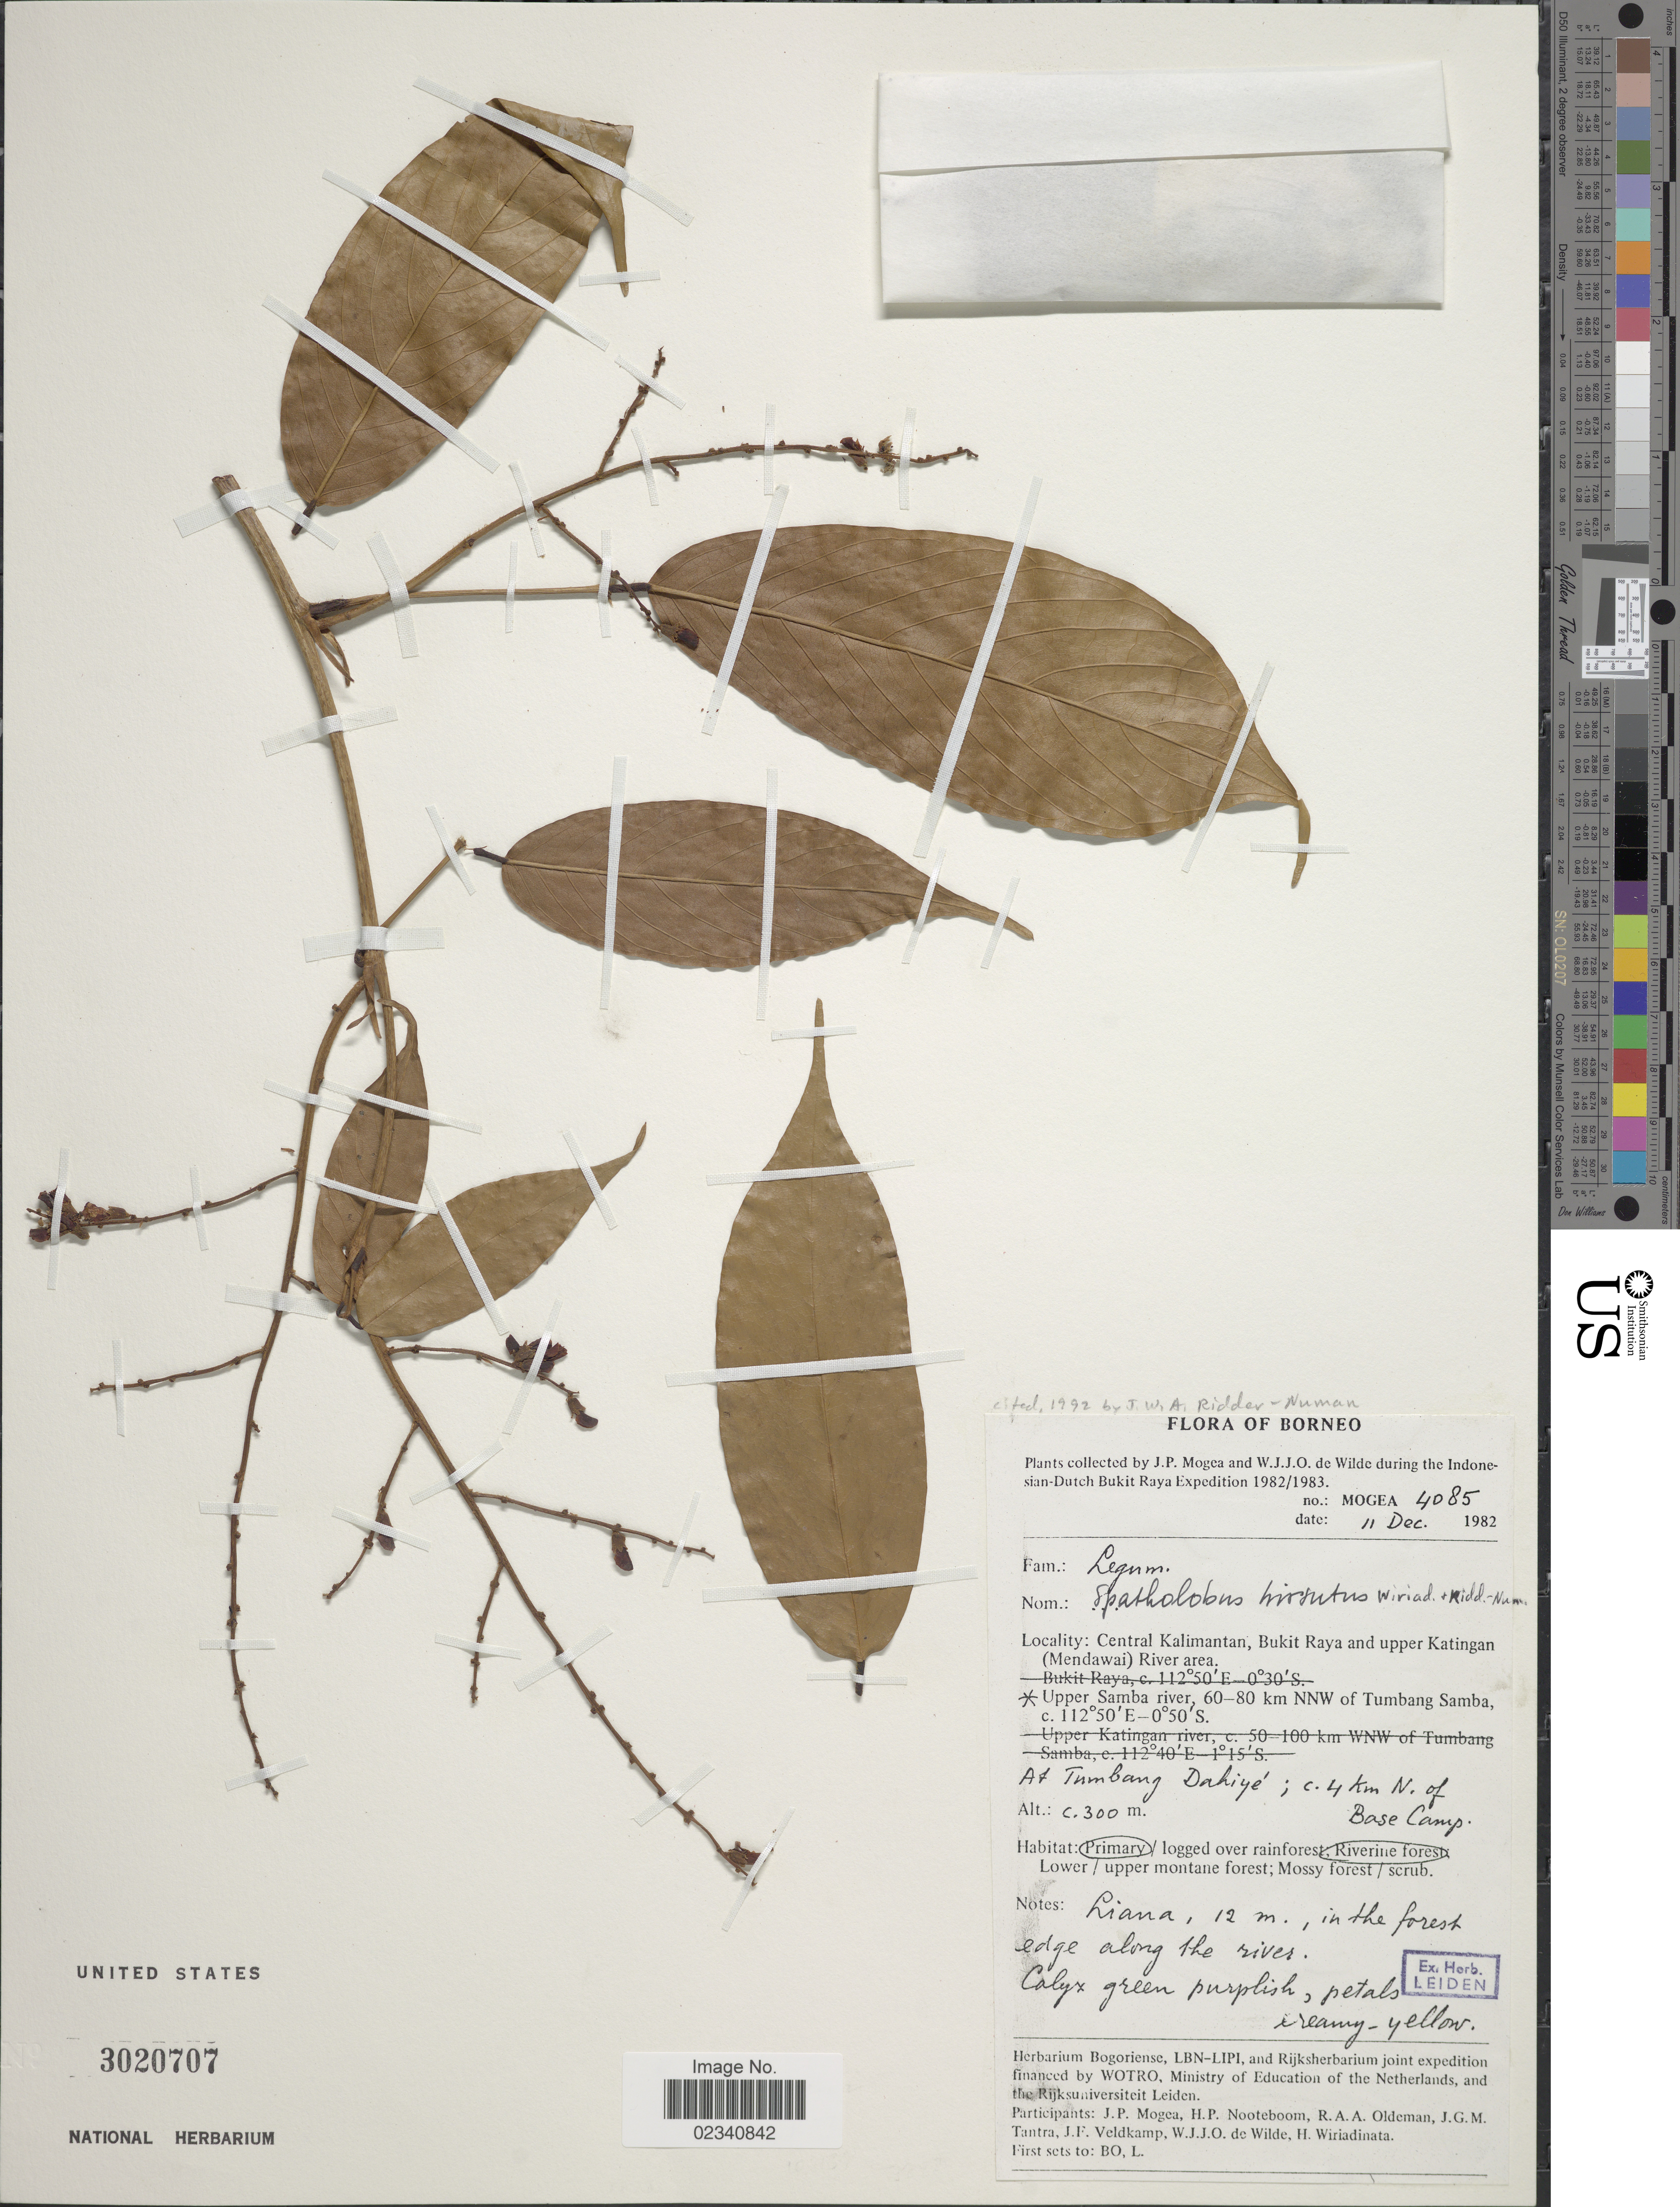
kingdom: Plantae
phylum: Tracheophyta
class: Magnoliopsida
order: Fabales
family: Fabaceae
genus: Spatholobus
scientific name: Spatholobus hirsutus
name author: Wiriad. & Ridd.-Num.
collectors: J. Mogea & W. J. de Wilde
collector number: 4085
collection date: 1982-12-11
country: Indonesia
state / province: Kalimantan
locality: Central Kalimantan, Bukit Raya and upper Katingan (Mendawai) River area, Upper Samba river , 60-80 km NNW of Tumbang Samba. At tumbang Dakiye.; 4 km N. of Base Camp.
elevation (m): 300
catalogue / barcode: US 3020707